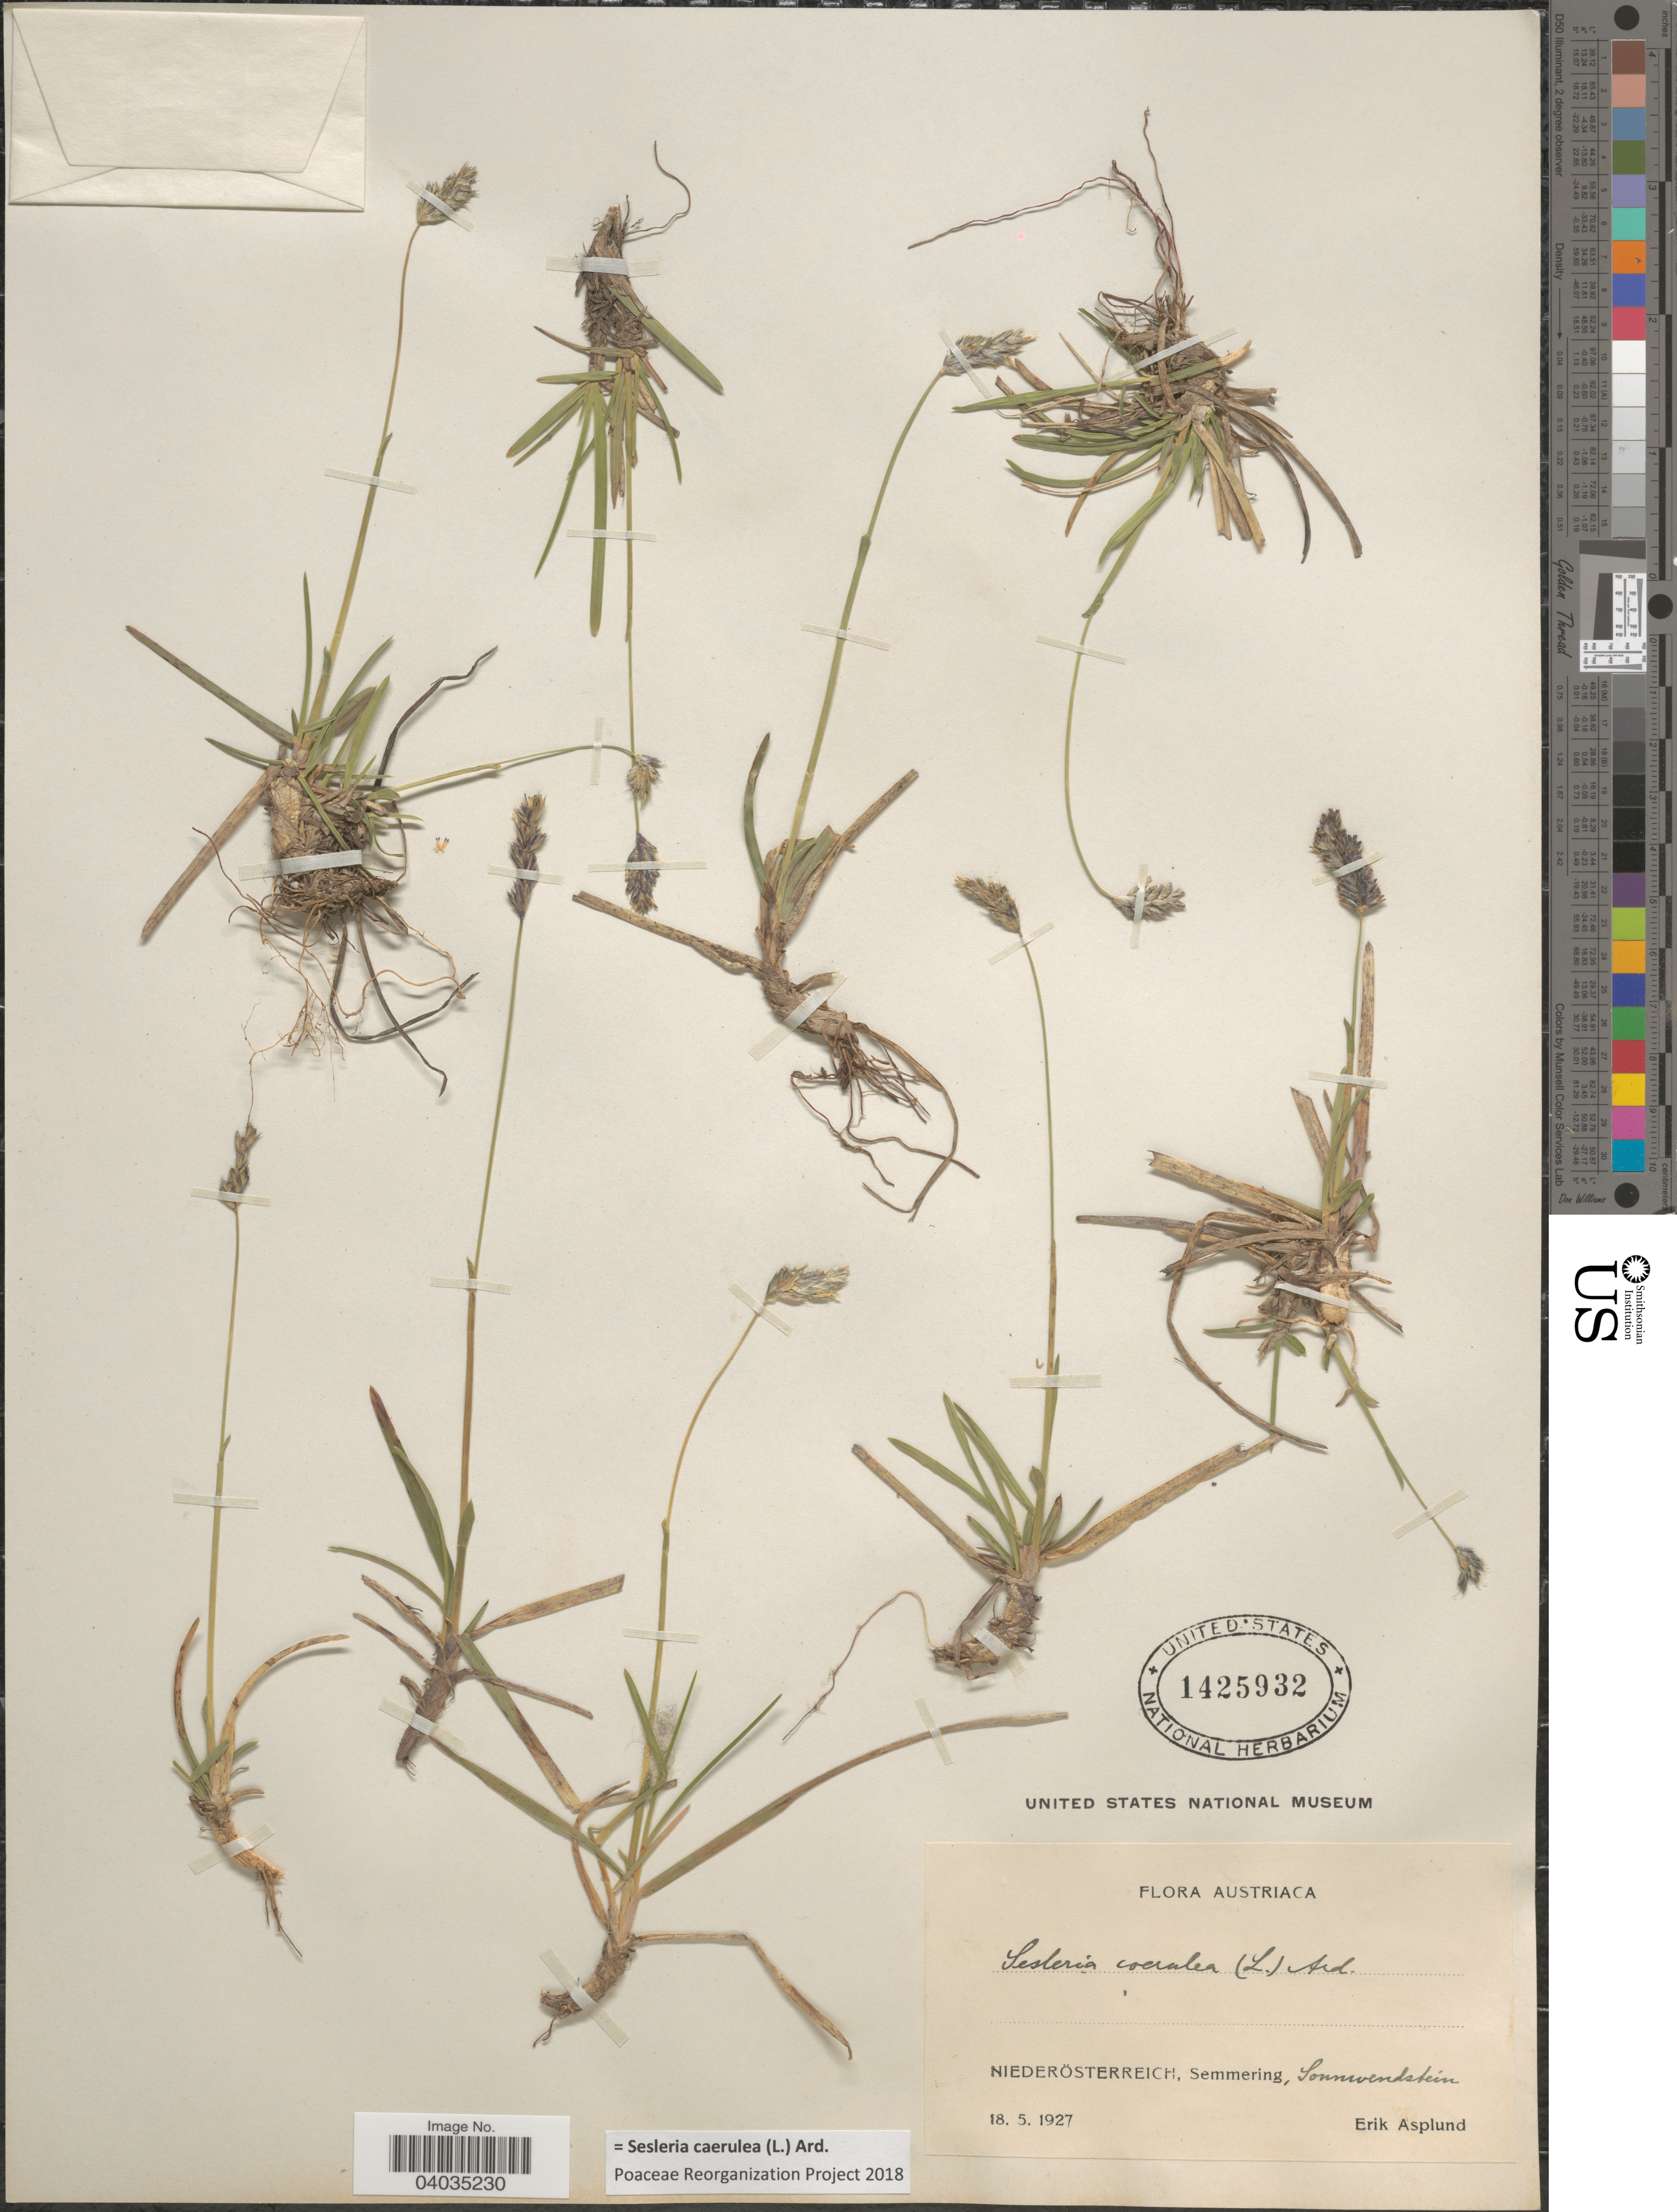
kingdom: Plantae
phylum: Tracheophyta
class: Liliopsida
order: Poales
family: Poaceae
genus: Sesleria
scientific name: Sesleria caerulea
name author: (L.) Ard.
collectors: E. Asplund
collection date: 1927-05-18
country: Austria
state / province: Niederosterreich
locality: Austriaca. Semmering, Sonnwendstein.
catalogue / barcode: US 1425932